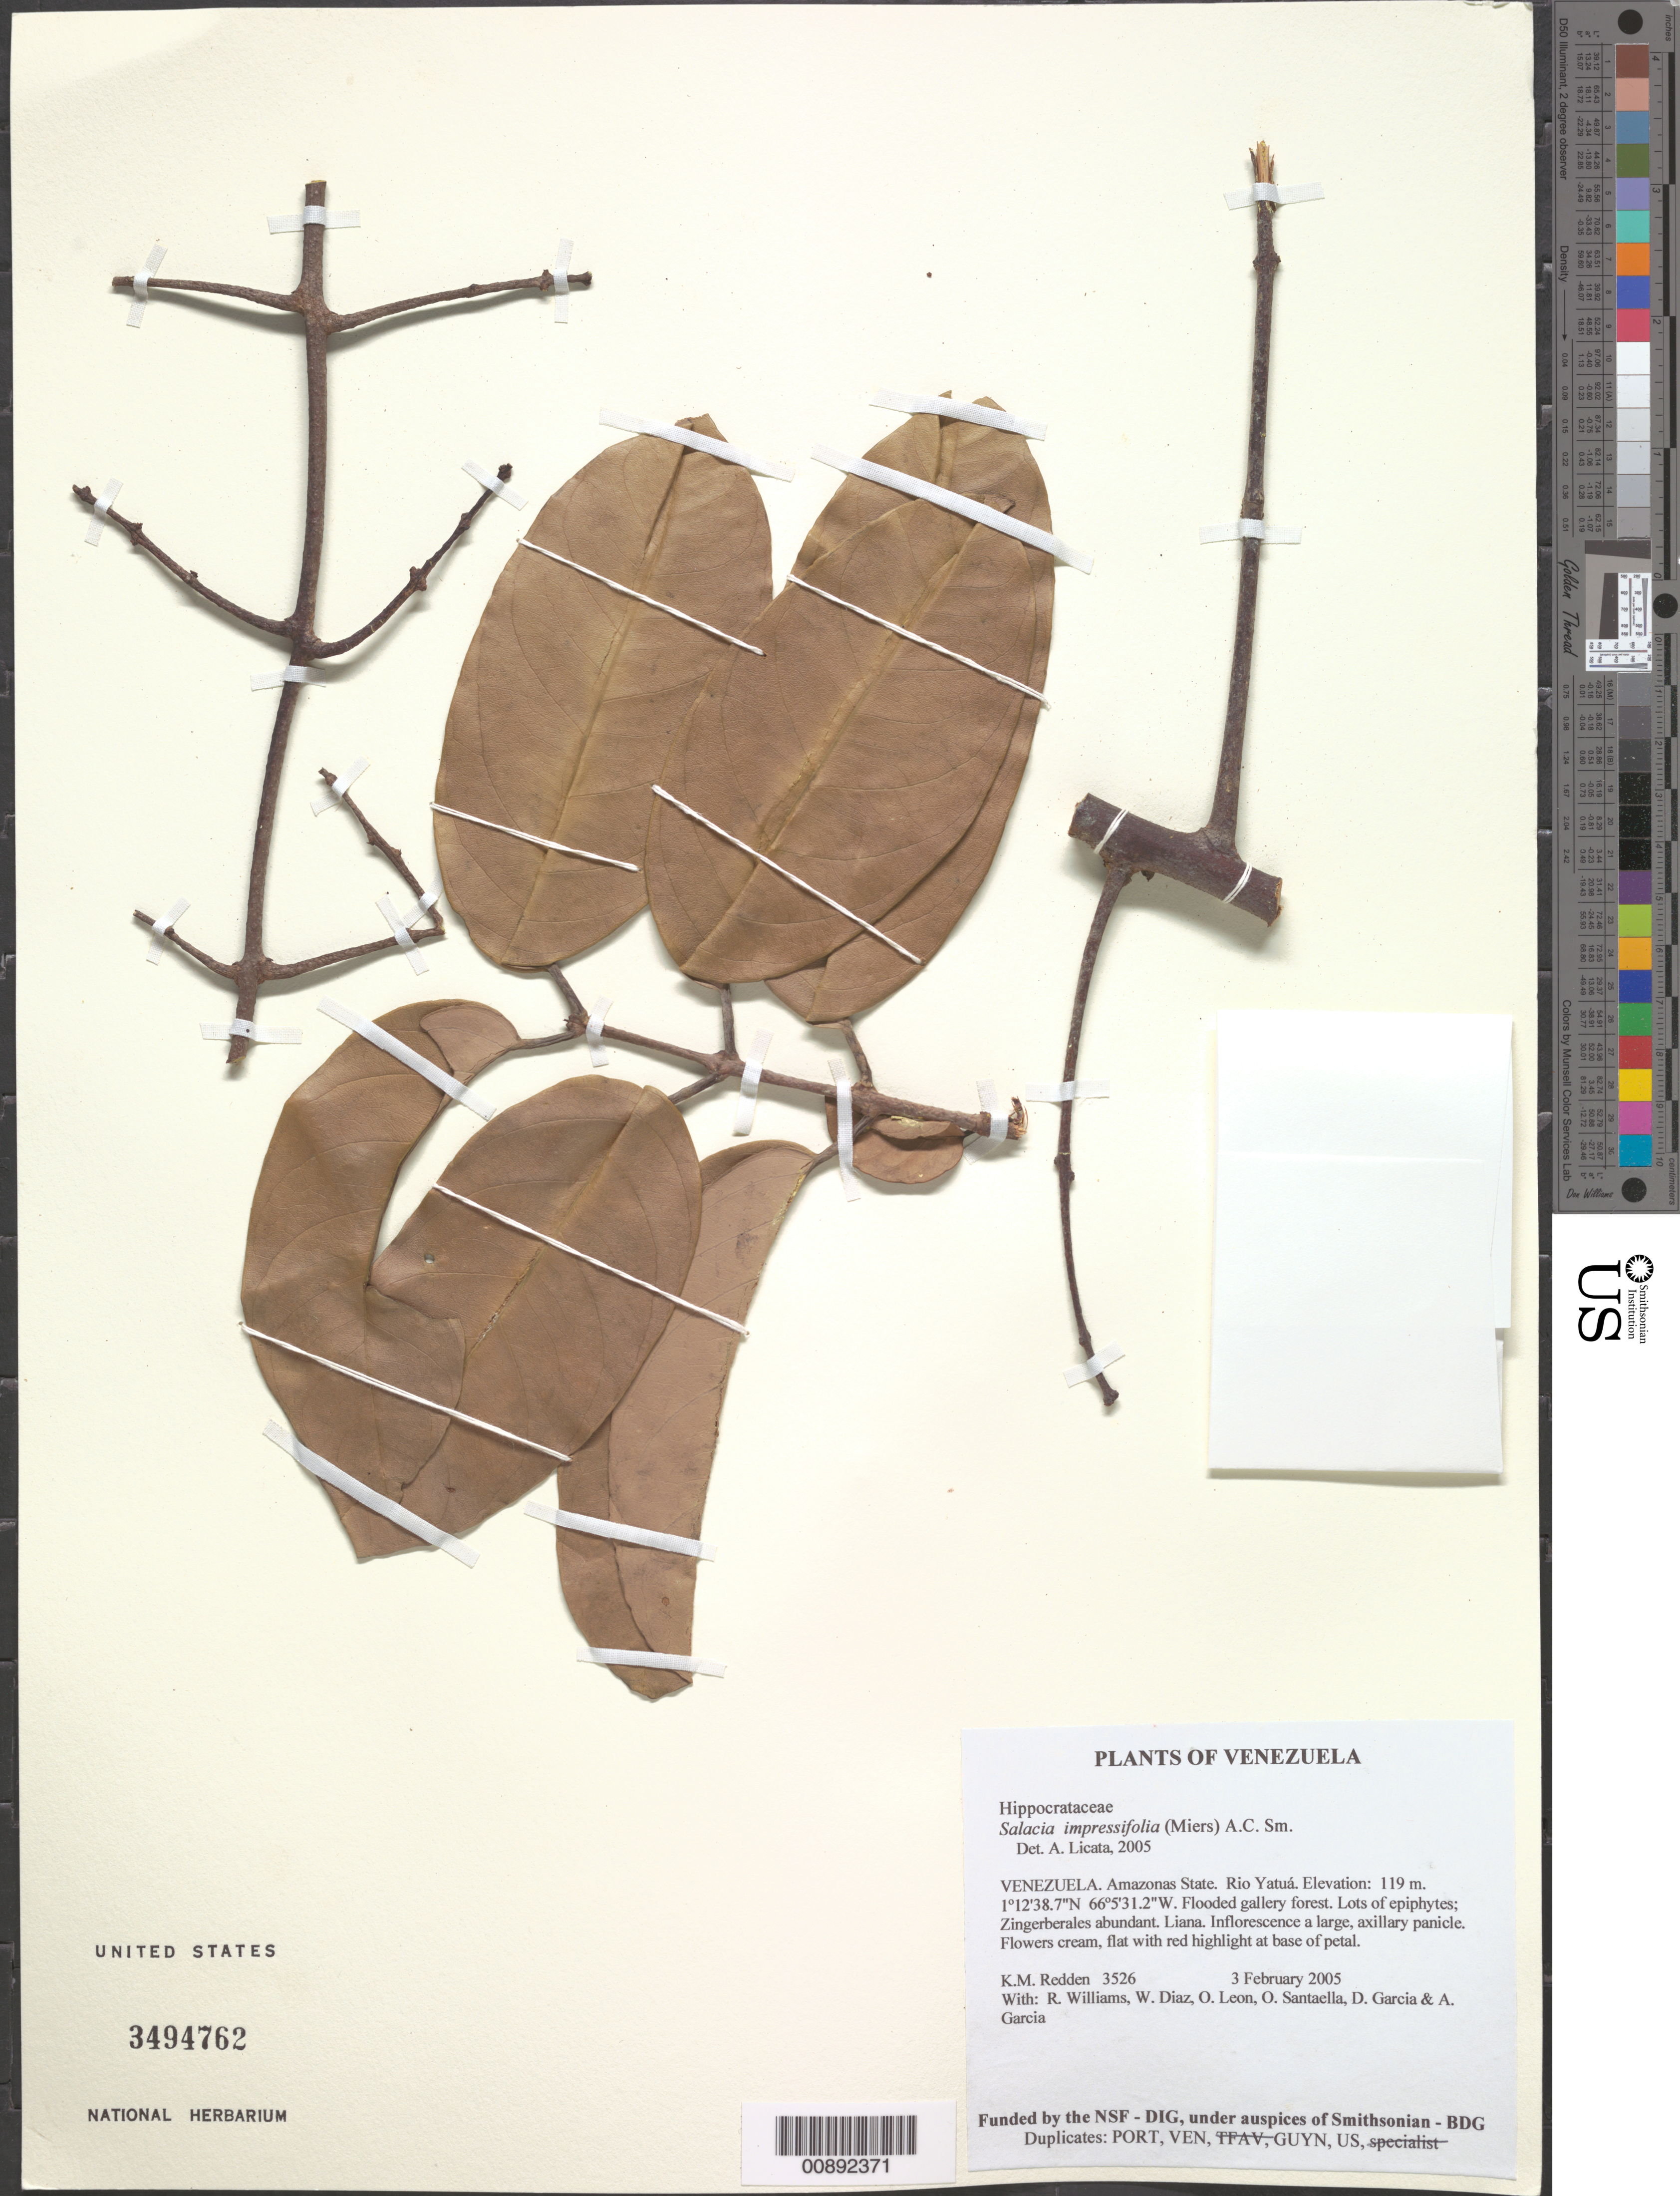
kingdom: Plantae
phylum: Tracheophyta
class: Magnoliopsida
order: Celastrales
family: Celastraceae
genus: Salacia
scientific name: Salacia impressifolia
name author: (Miers) A.C. Sm.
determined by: Licata, A., (PORT), Univ. Nac. Exp. de los Llanos Ezequiel Zamora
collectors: K. M. Redden, R. Williams, W. Díaz P., O. León, O. Santaella, D. Garcia & A. Garcia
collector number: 3526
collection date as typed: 3 February 2005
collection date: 2005-02-03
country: Venezuela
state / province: Amazonas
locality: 15 - Rio Yatuá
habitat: Flooded gallery forest. Lots of epiphytes; Zingerberales abundant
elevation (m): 119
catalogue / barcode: US 3494762